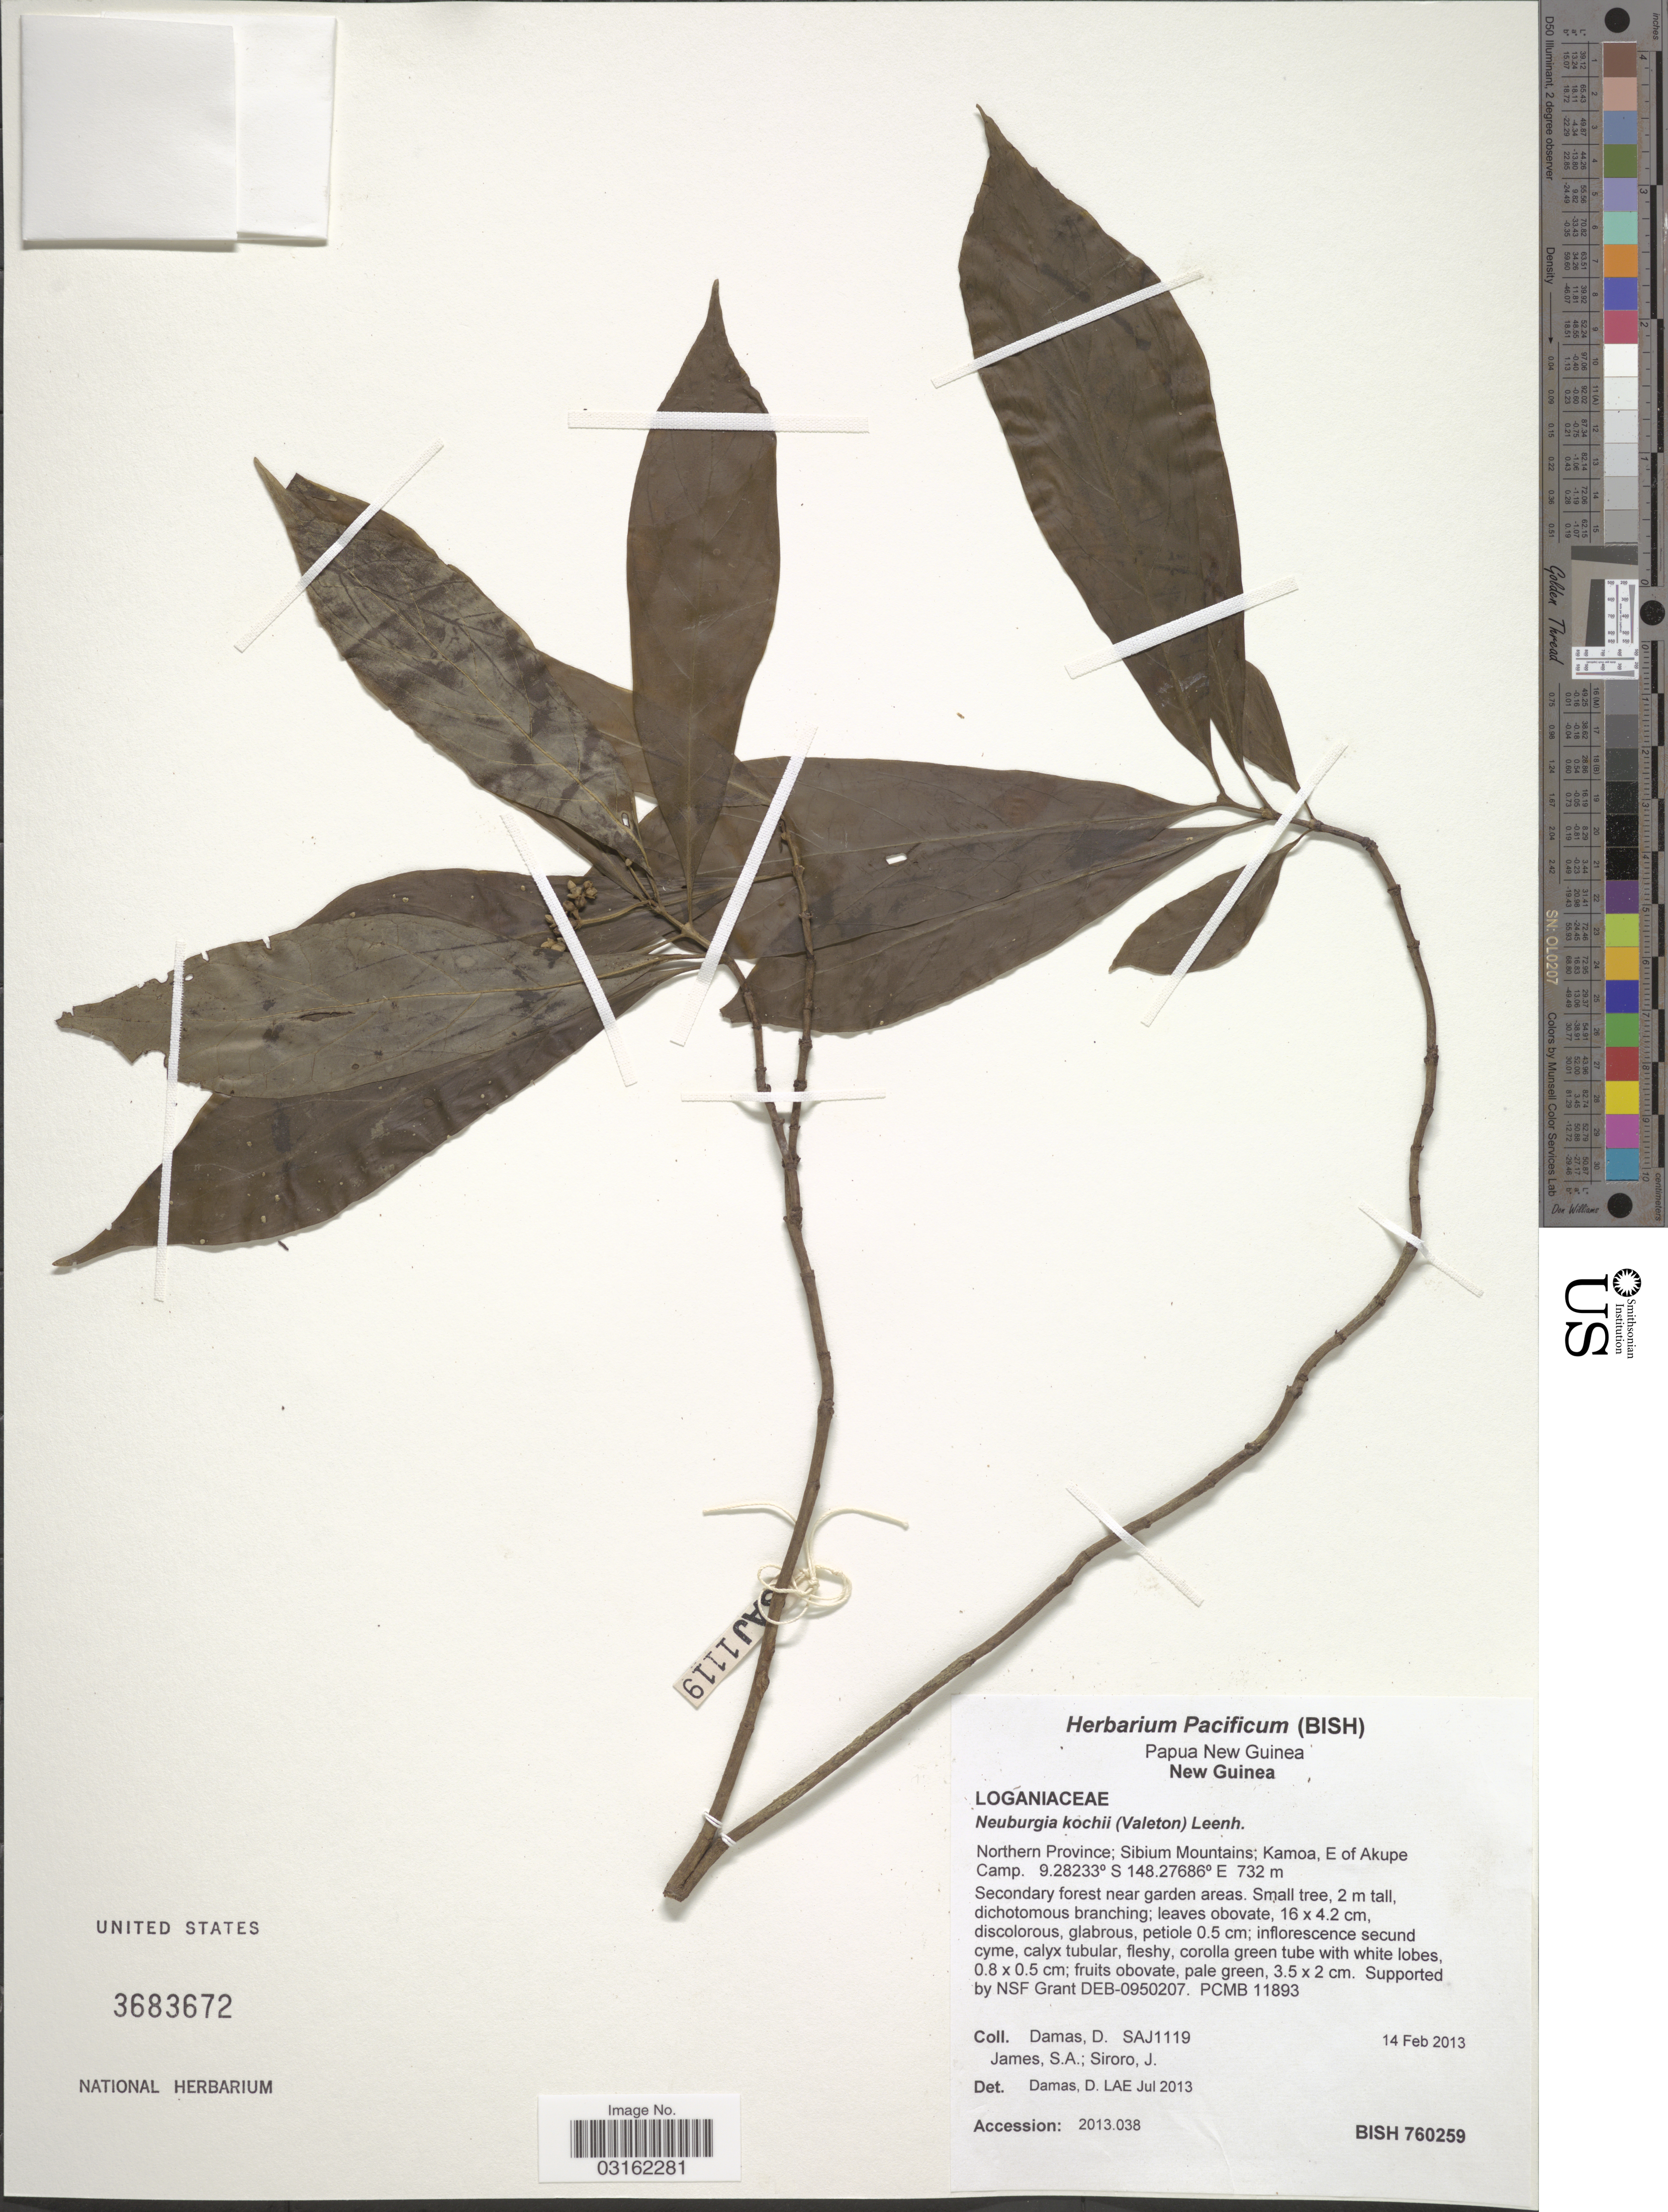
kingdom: Plantae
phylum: Tracheophyta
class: Magnoliopsida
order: Gentianales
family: Loganiaceae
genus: Neuburgia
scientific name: Neuburgia kochii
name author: (Valeton) Leenh.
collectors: D. Damas, S. James & J. Siroro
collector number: SAJ1119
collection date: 2013-02-14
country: Papua New Guinea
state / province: Northern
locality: New Guinea, Sibium Mountains; Kamoa, E of Akupe Camp.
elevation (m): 732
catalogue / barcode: US 3683672